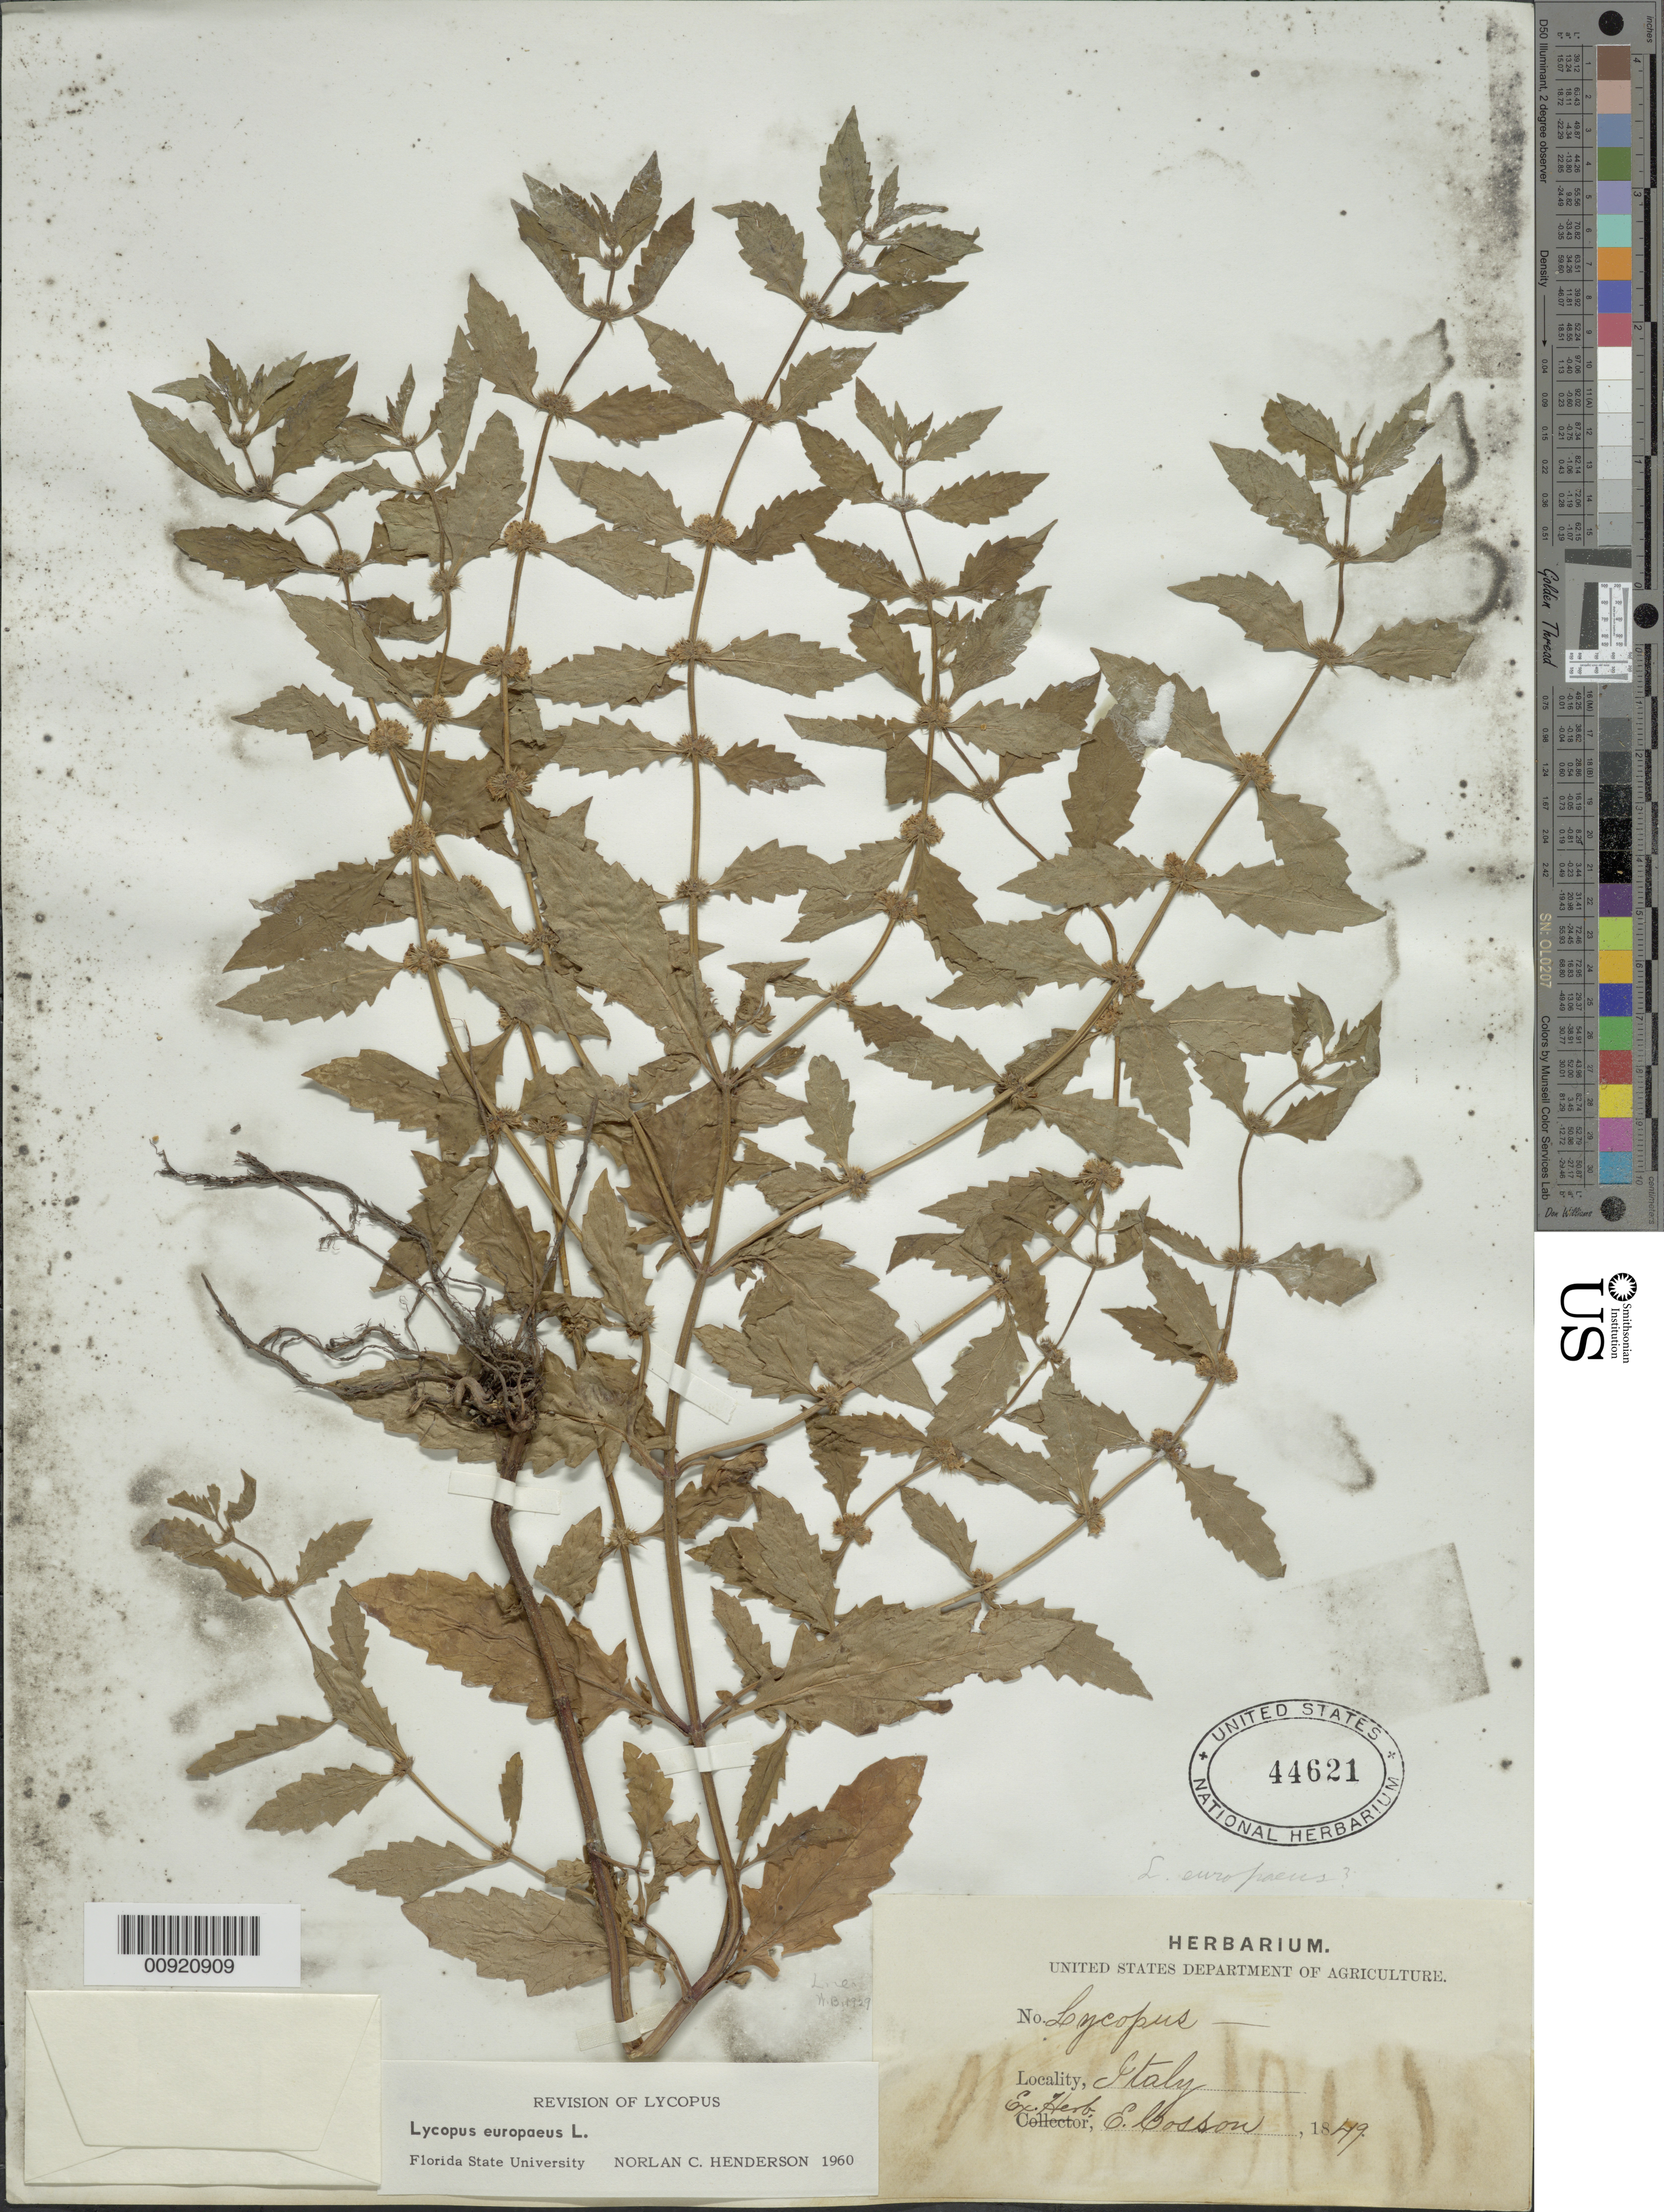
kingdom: Plantae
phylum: Tracheophyta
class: Magnoliopsida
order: Lamiales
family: Lamiaceae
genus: Lycopus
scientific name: Lycopus europaeus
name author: L.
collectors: E. Cosson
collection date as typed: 1849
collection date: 1849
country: Italy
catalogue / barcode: US 44621